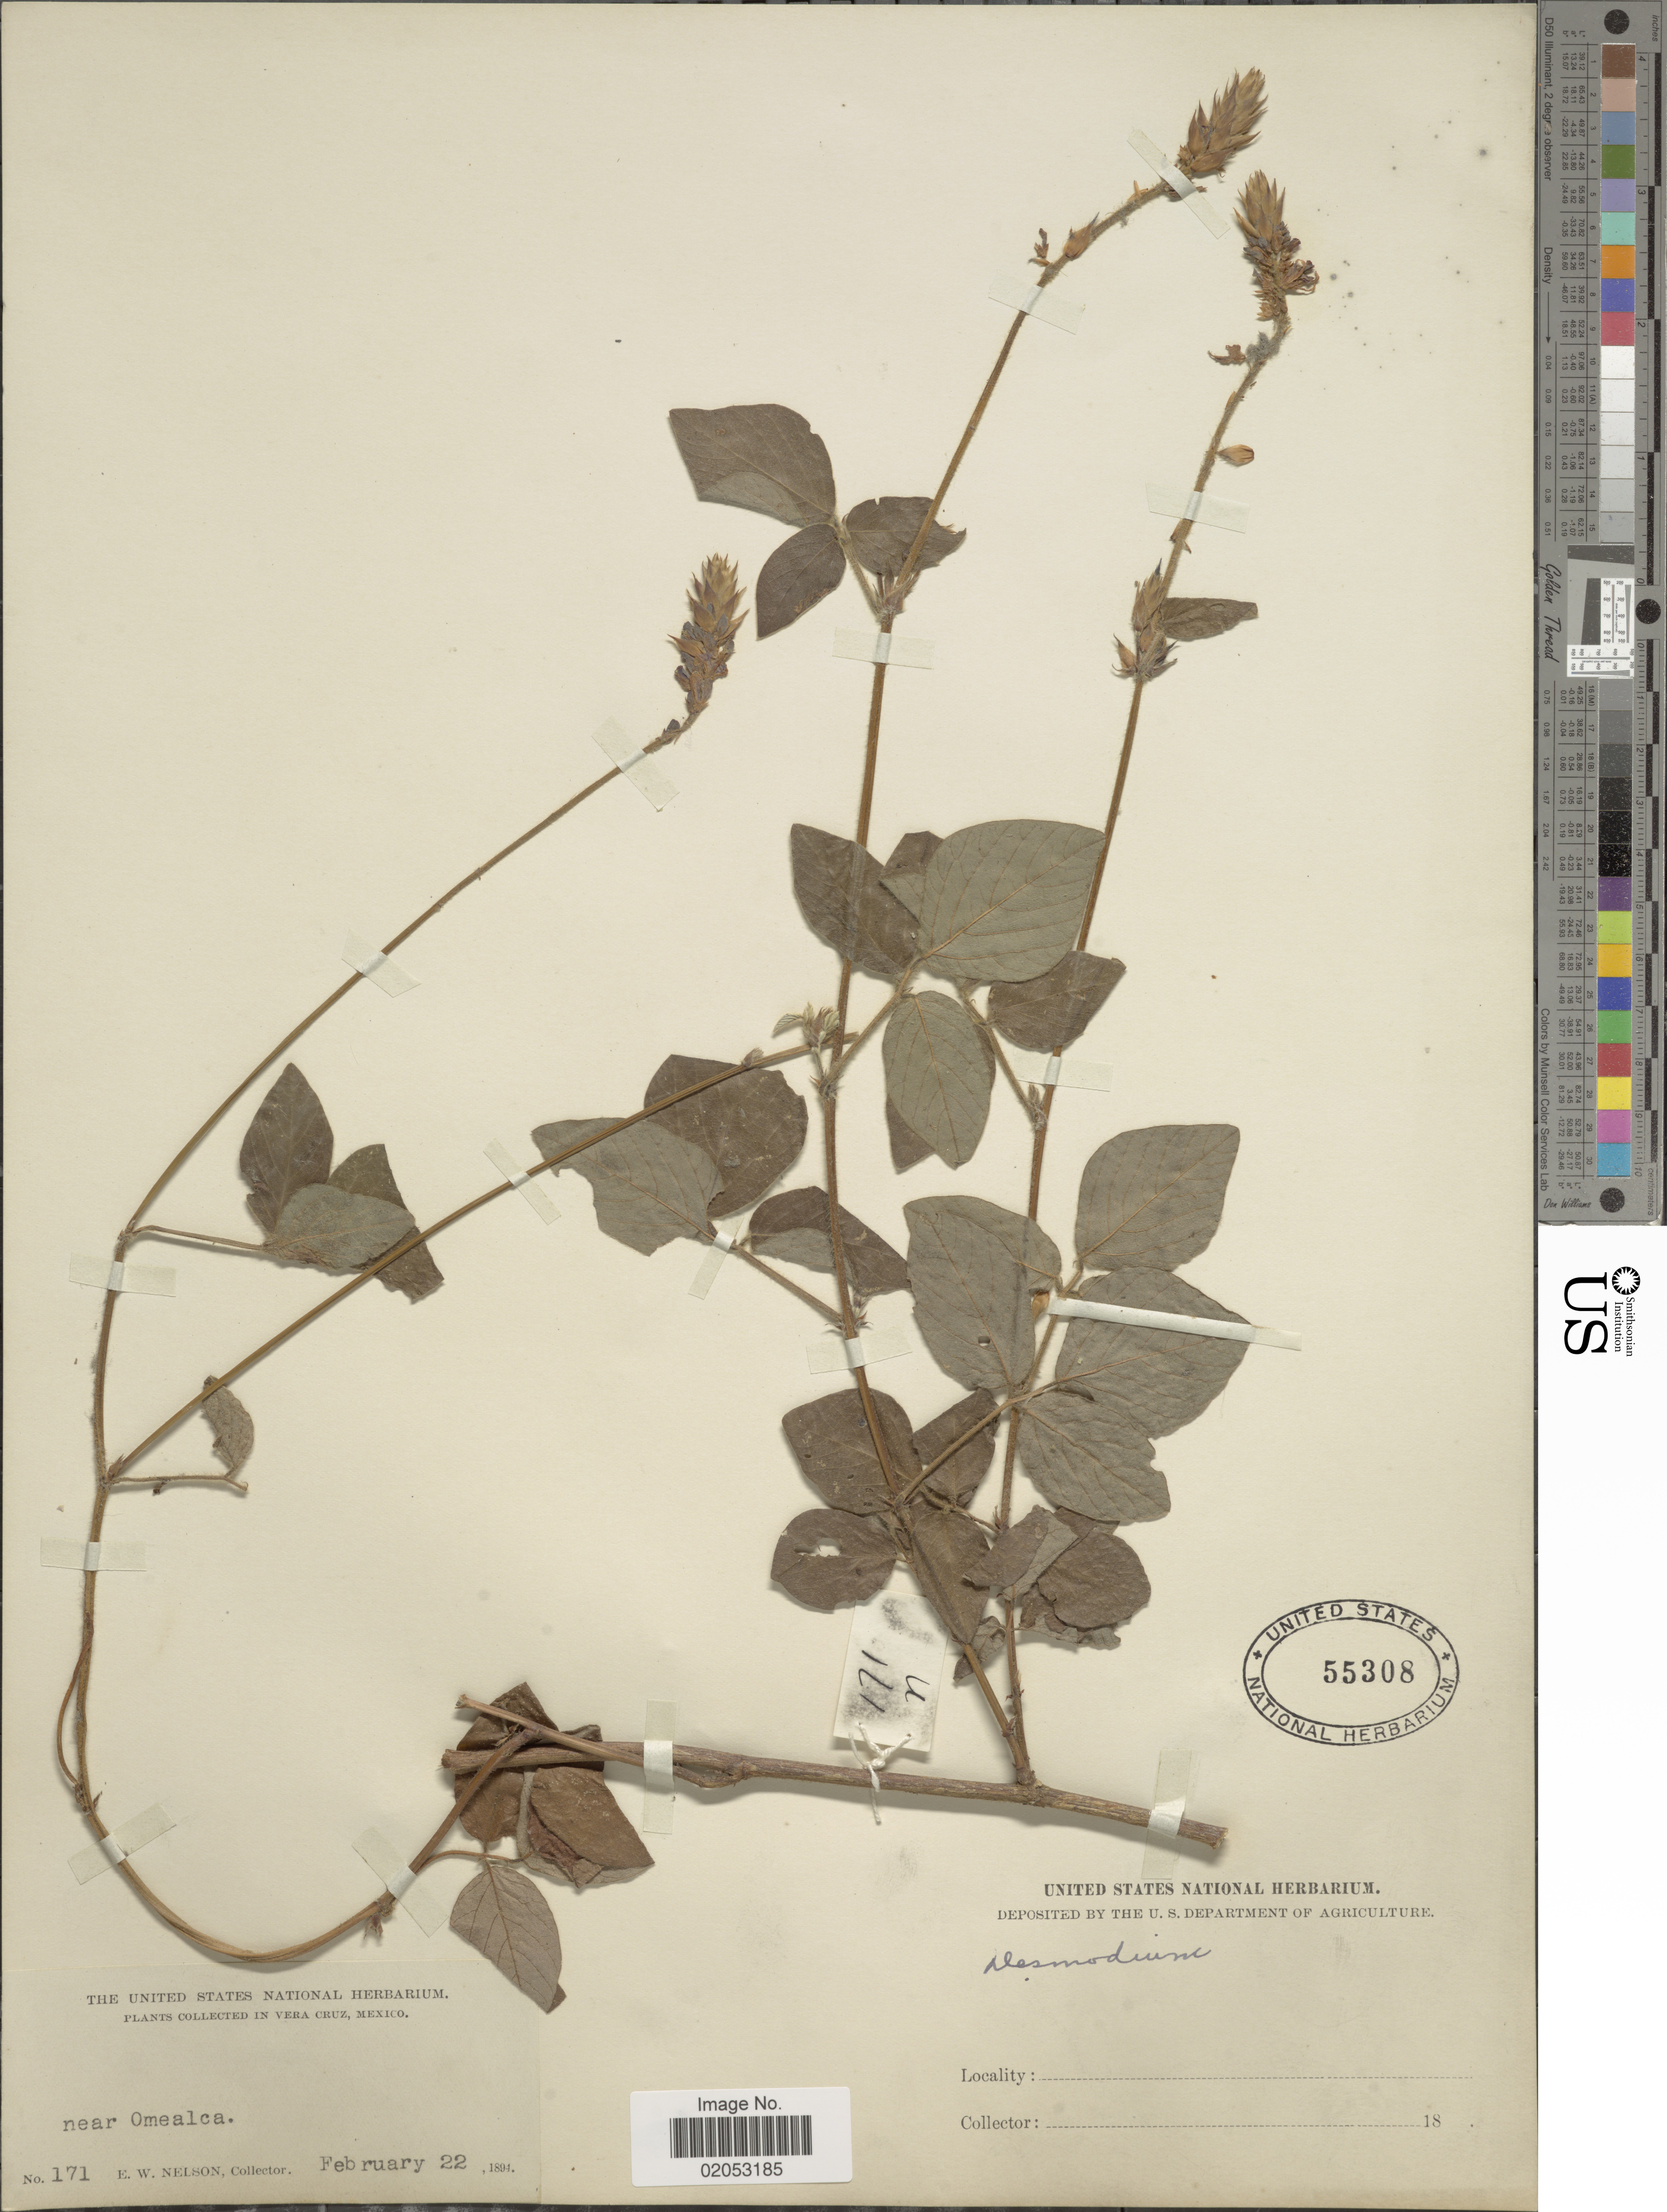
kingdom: Plantae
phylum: Tracheophyta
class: Magnoliopsida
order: Fabales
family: Fabaceae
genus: Desmodium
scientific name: Desmodium sp.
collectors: E. W. Nelson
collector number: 171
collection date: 1894-02-22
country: Mexico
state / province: Veracruz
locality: Vera Cruz, near Omealca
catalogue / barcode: US 55308